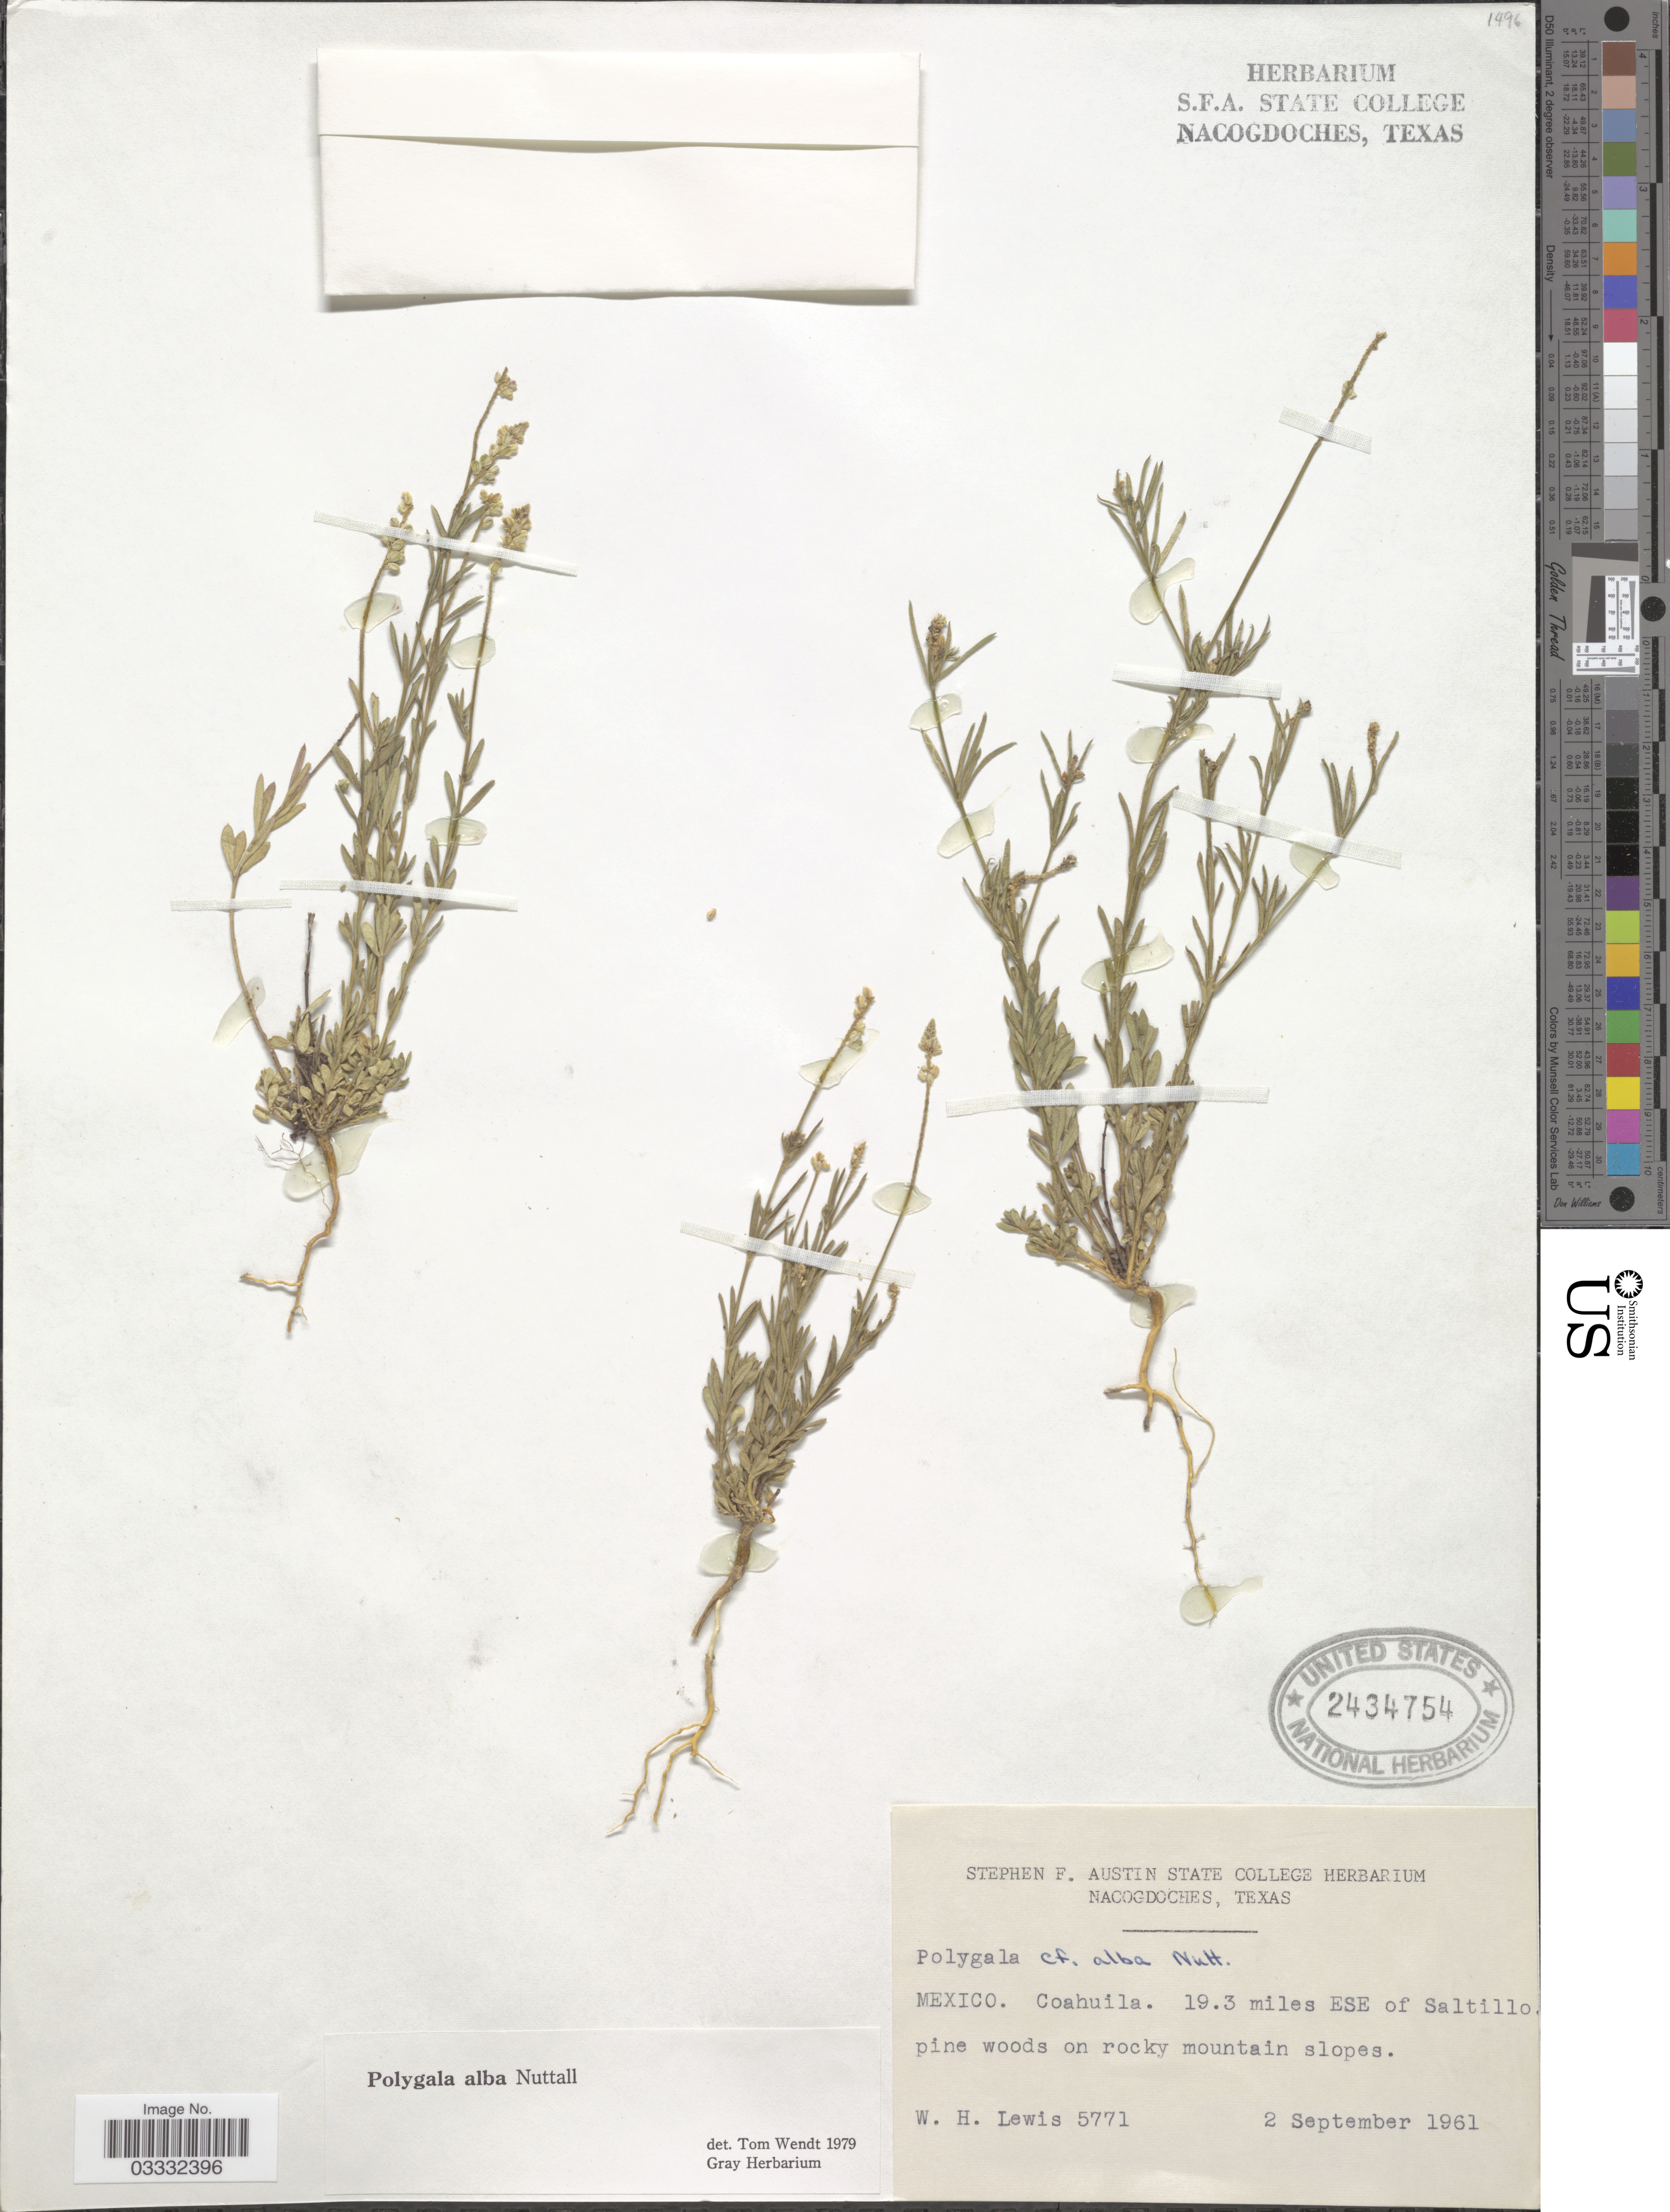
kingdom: Plantae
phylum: Tracheophyta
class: Magnoliopsida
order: Fabales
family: Polygalaceae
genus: Polygala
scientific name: Polygala alba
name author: Nutt.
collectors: W. H. Lewis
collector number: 5771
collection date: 1961-09-02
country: Mexico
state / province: Coahuila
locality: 19.3 miles ESE of Saltillo.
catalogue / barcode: US 2434754